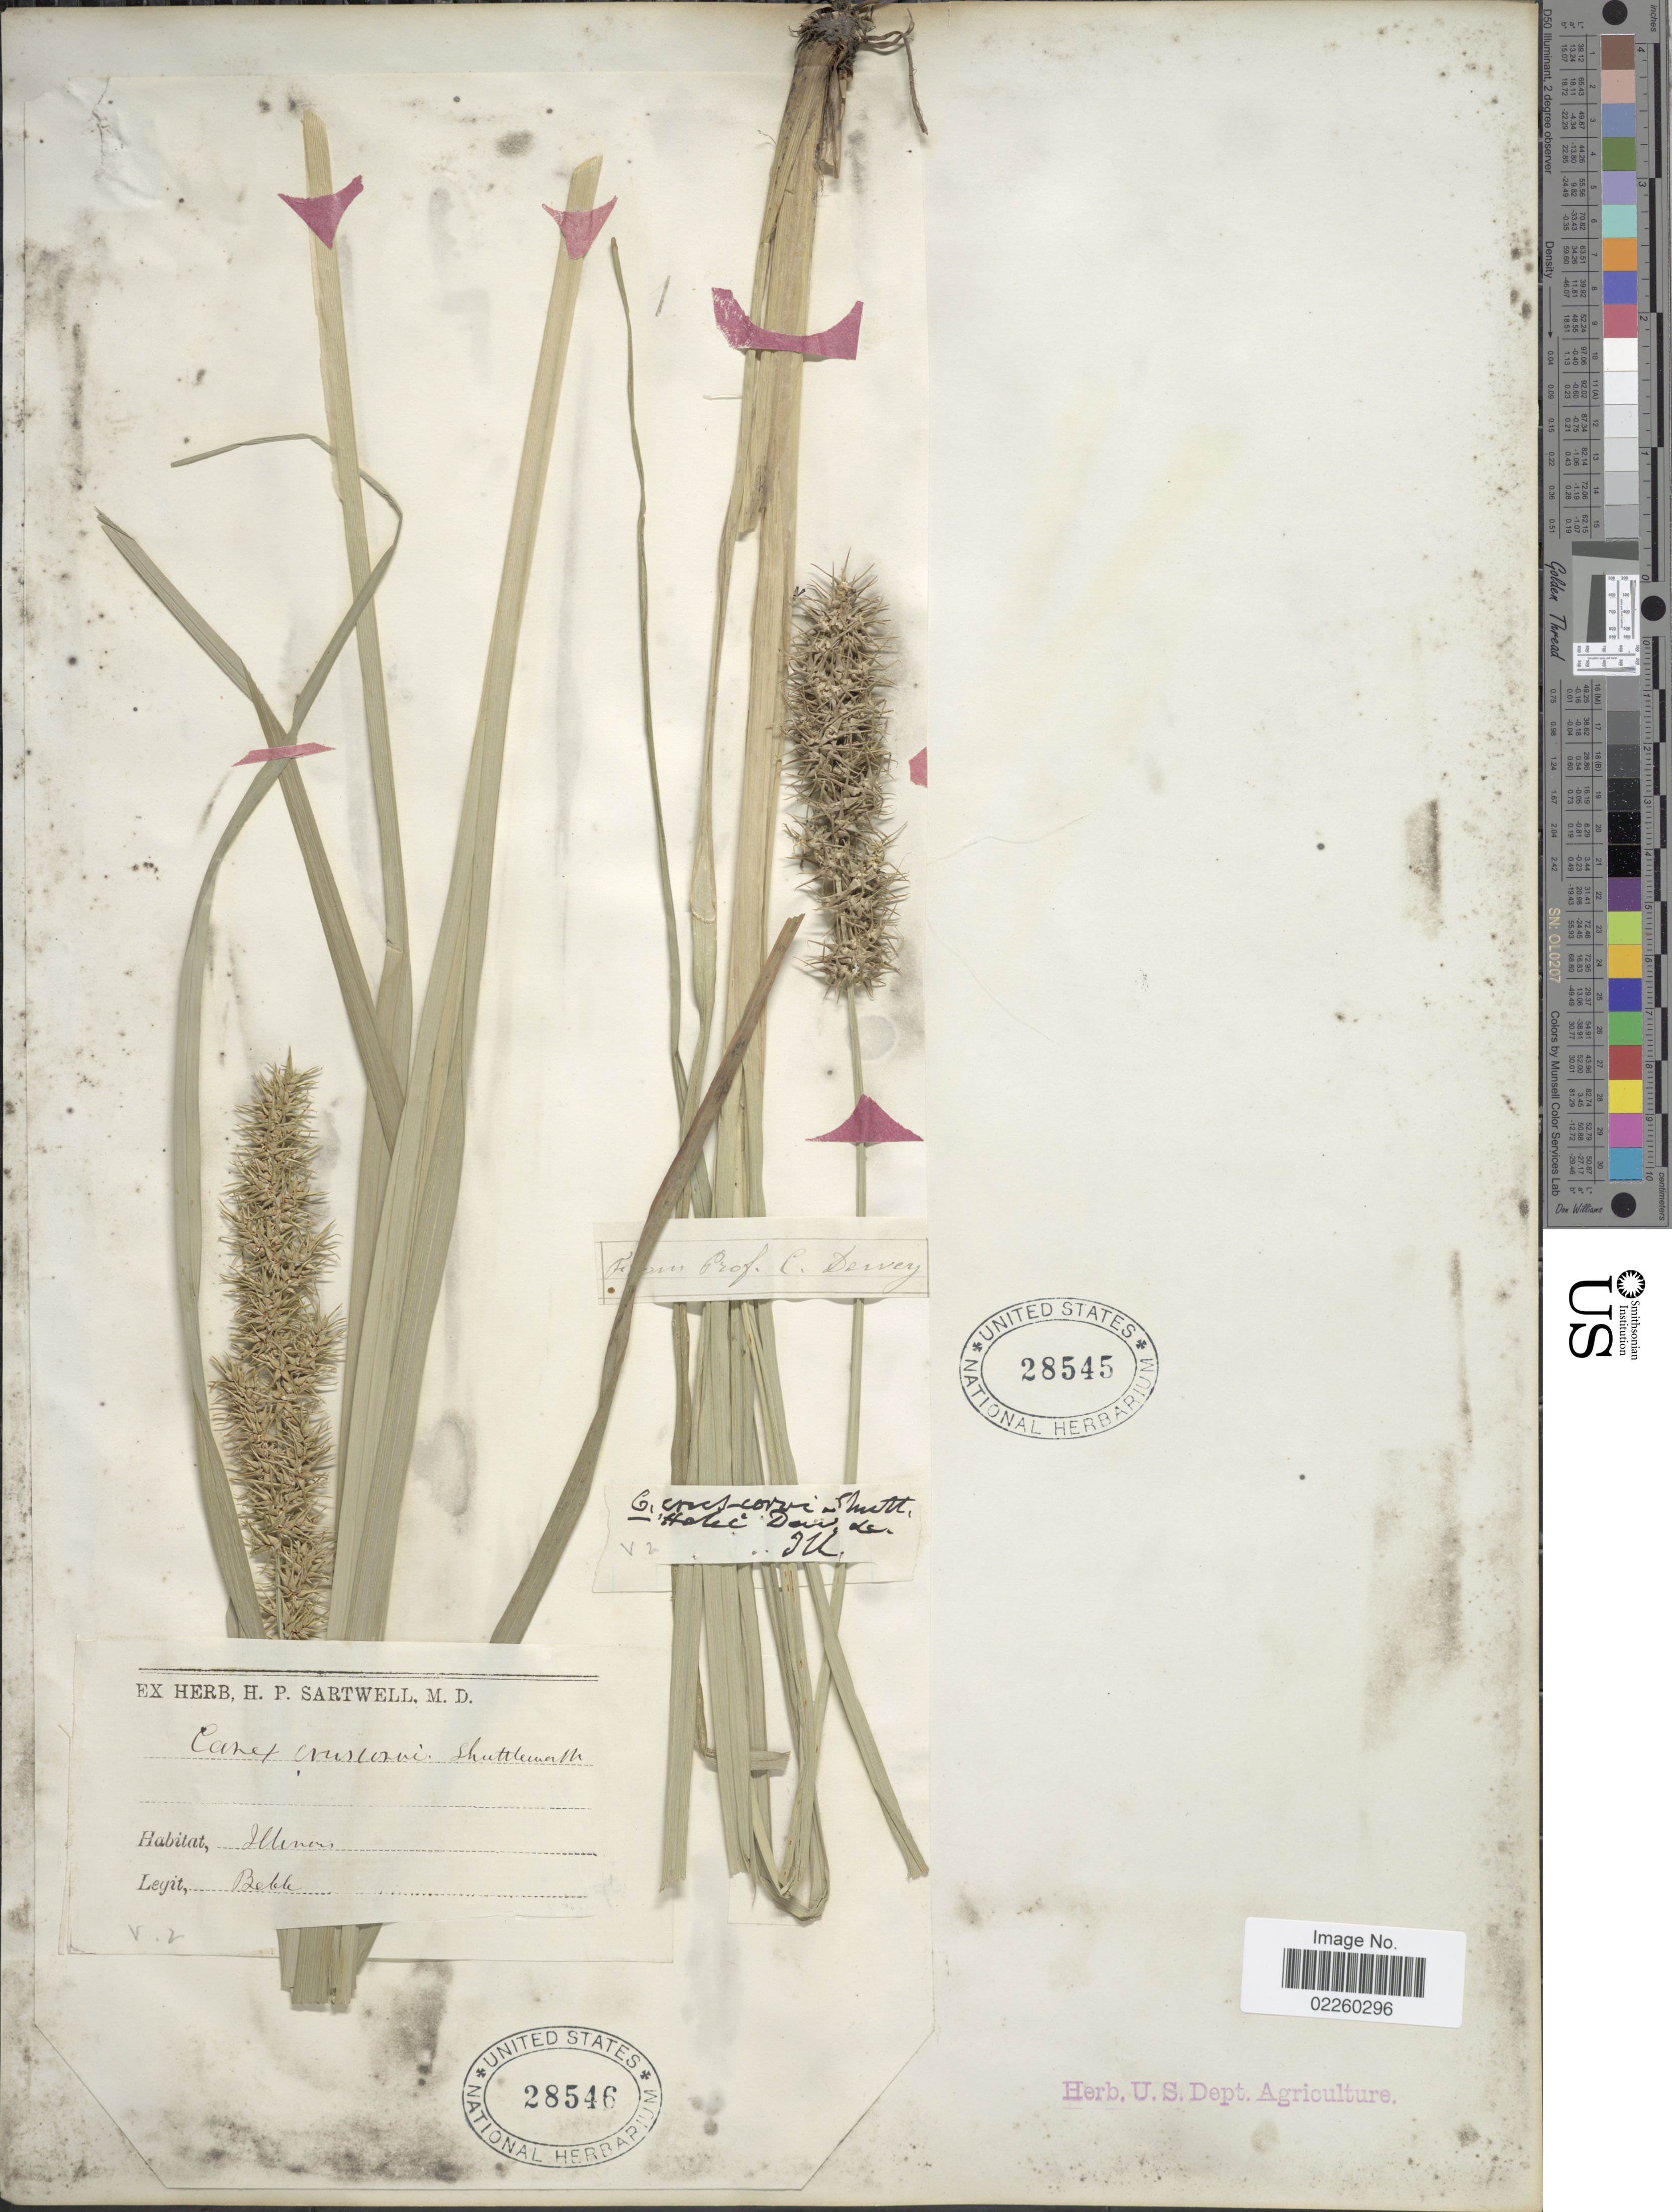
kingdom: Plantae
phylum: Tracheophyta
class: Liliopsida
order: Poales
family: Cyperaceae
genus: Carex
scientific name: Carex crus-corvi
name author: Shuttlew. ex Kunze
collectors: -. Bebb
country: United States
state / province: Illinois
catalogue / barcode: US 28546